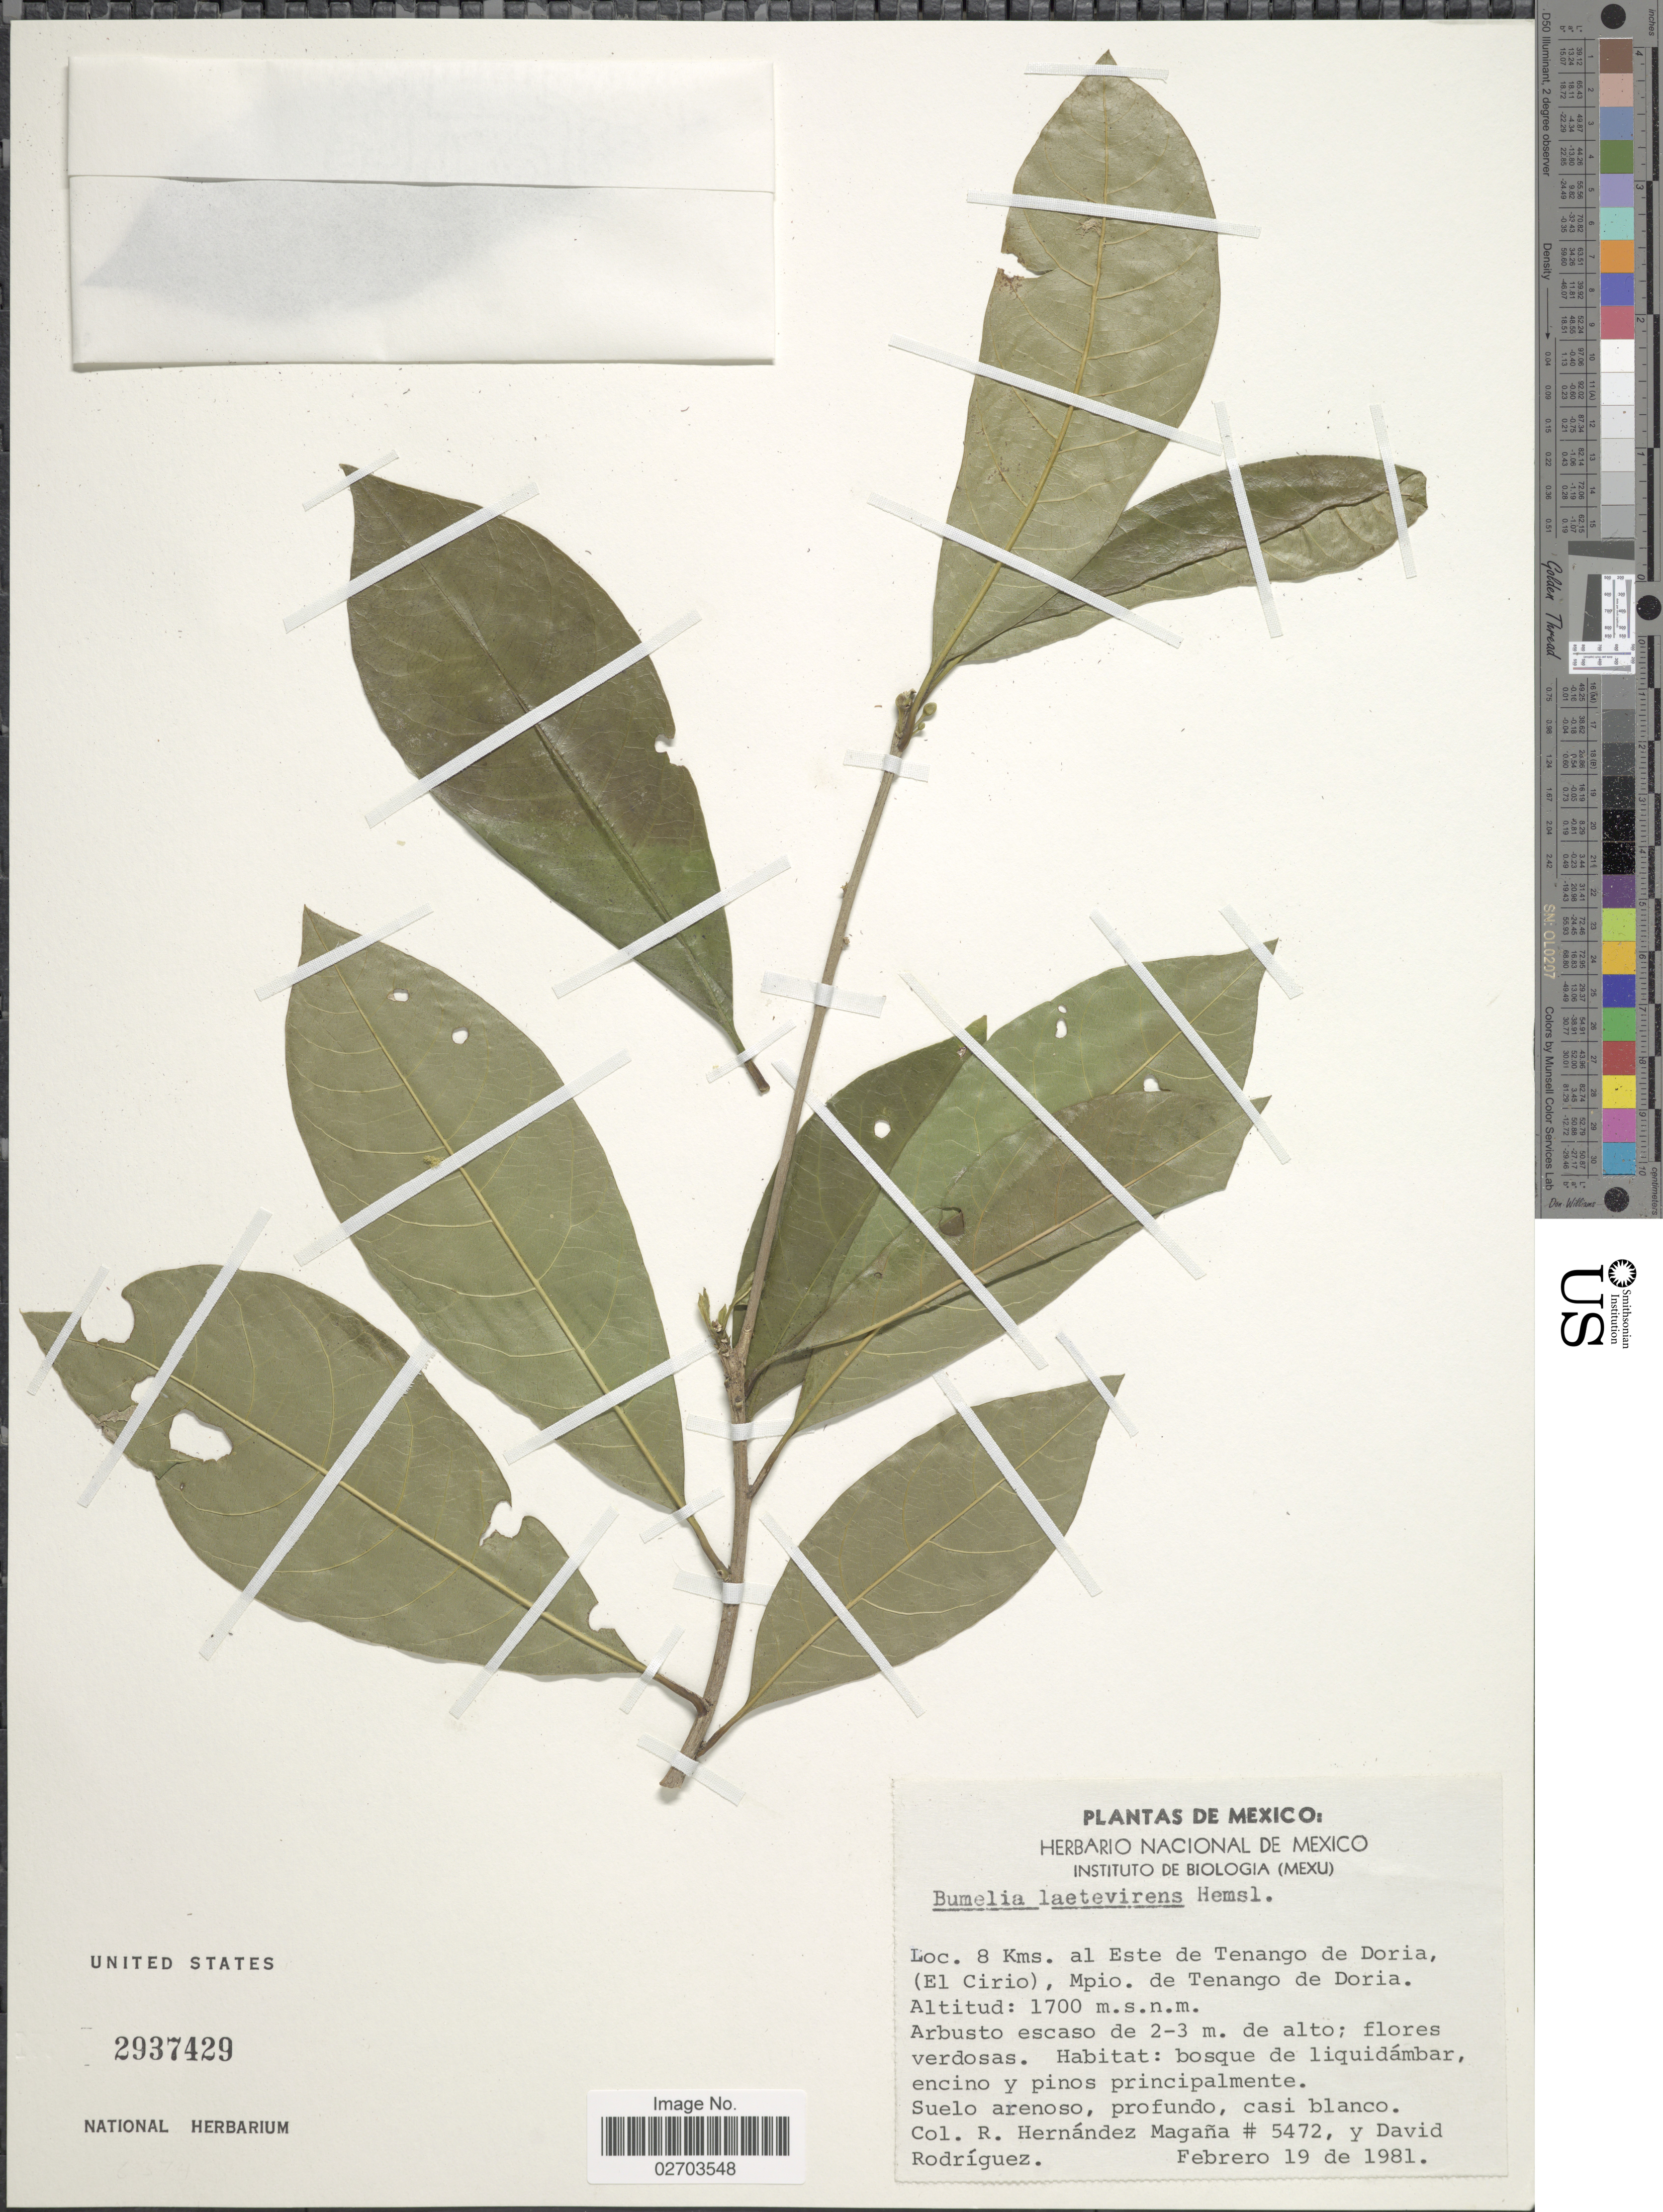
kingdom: Plantae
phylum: Tracheophyta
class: Magnoliopsida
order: Ericales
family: Sapotaceae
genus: Sideroxylon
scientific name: Sideroxylon palmeri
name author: (Rose) T.D. Penn.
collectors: R. Hernández-M. & D. Rodriguez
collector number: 5472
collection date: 1981-02-19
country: Mexico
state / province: Hidalgo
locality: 8 kms. al Este de Tenango de Doria, (El Cirio), Mpio. de Tenango de Doria.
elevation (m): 1700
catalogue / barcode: US 2937429